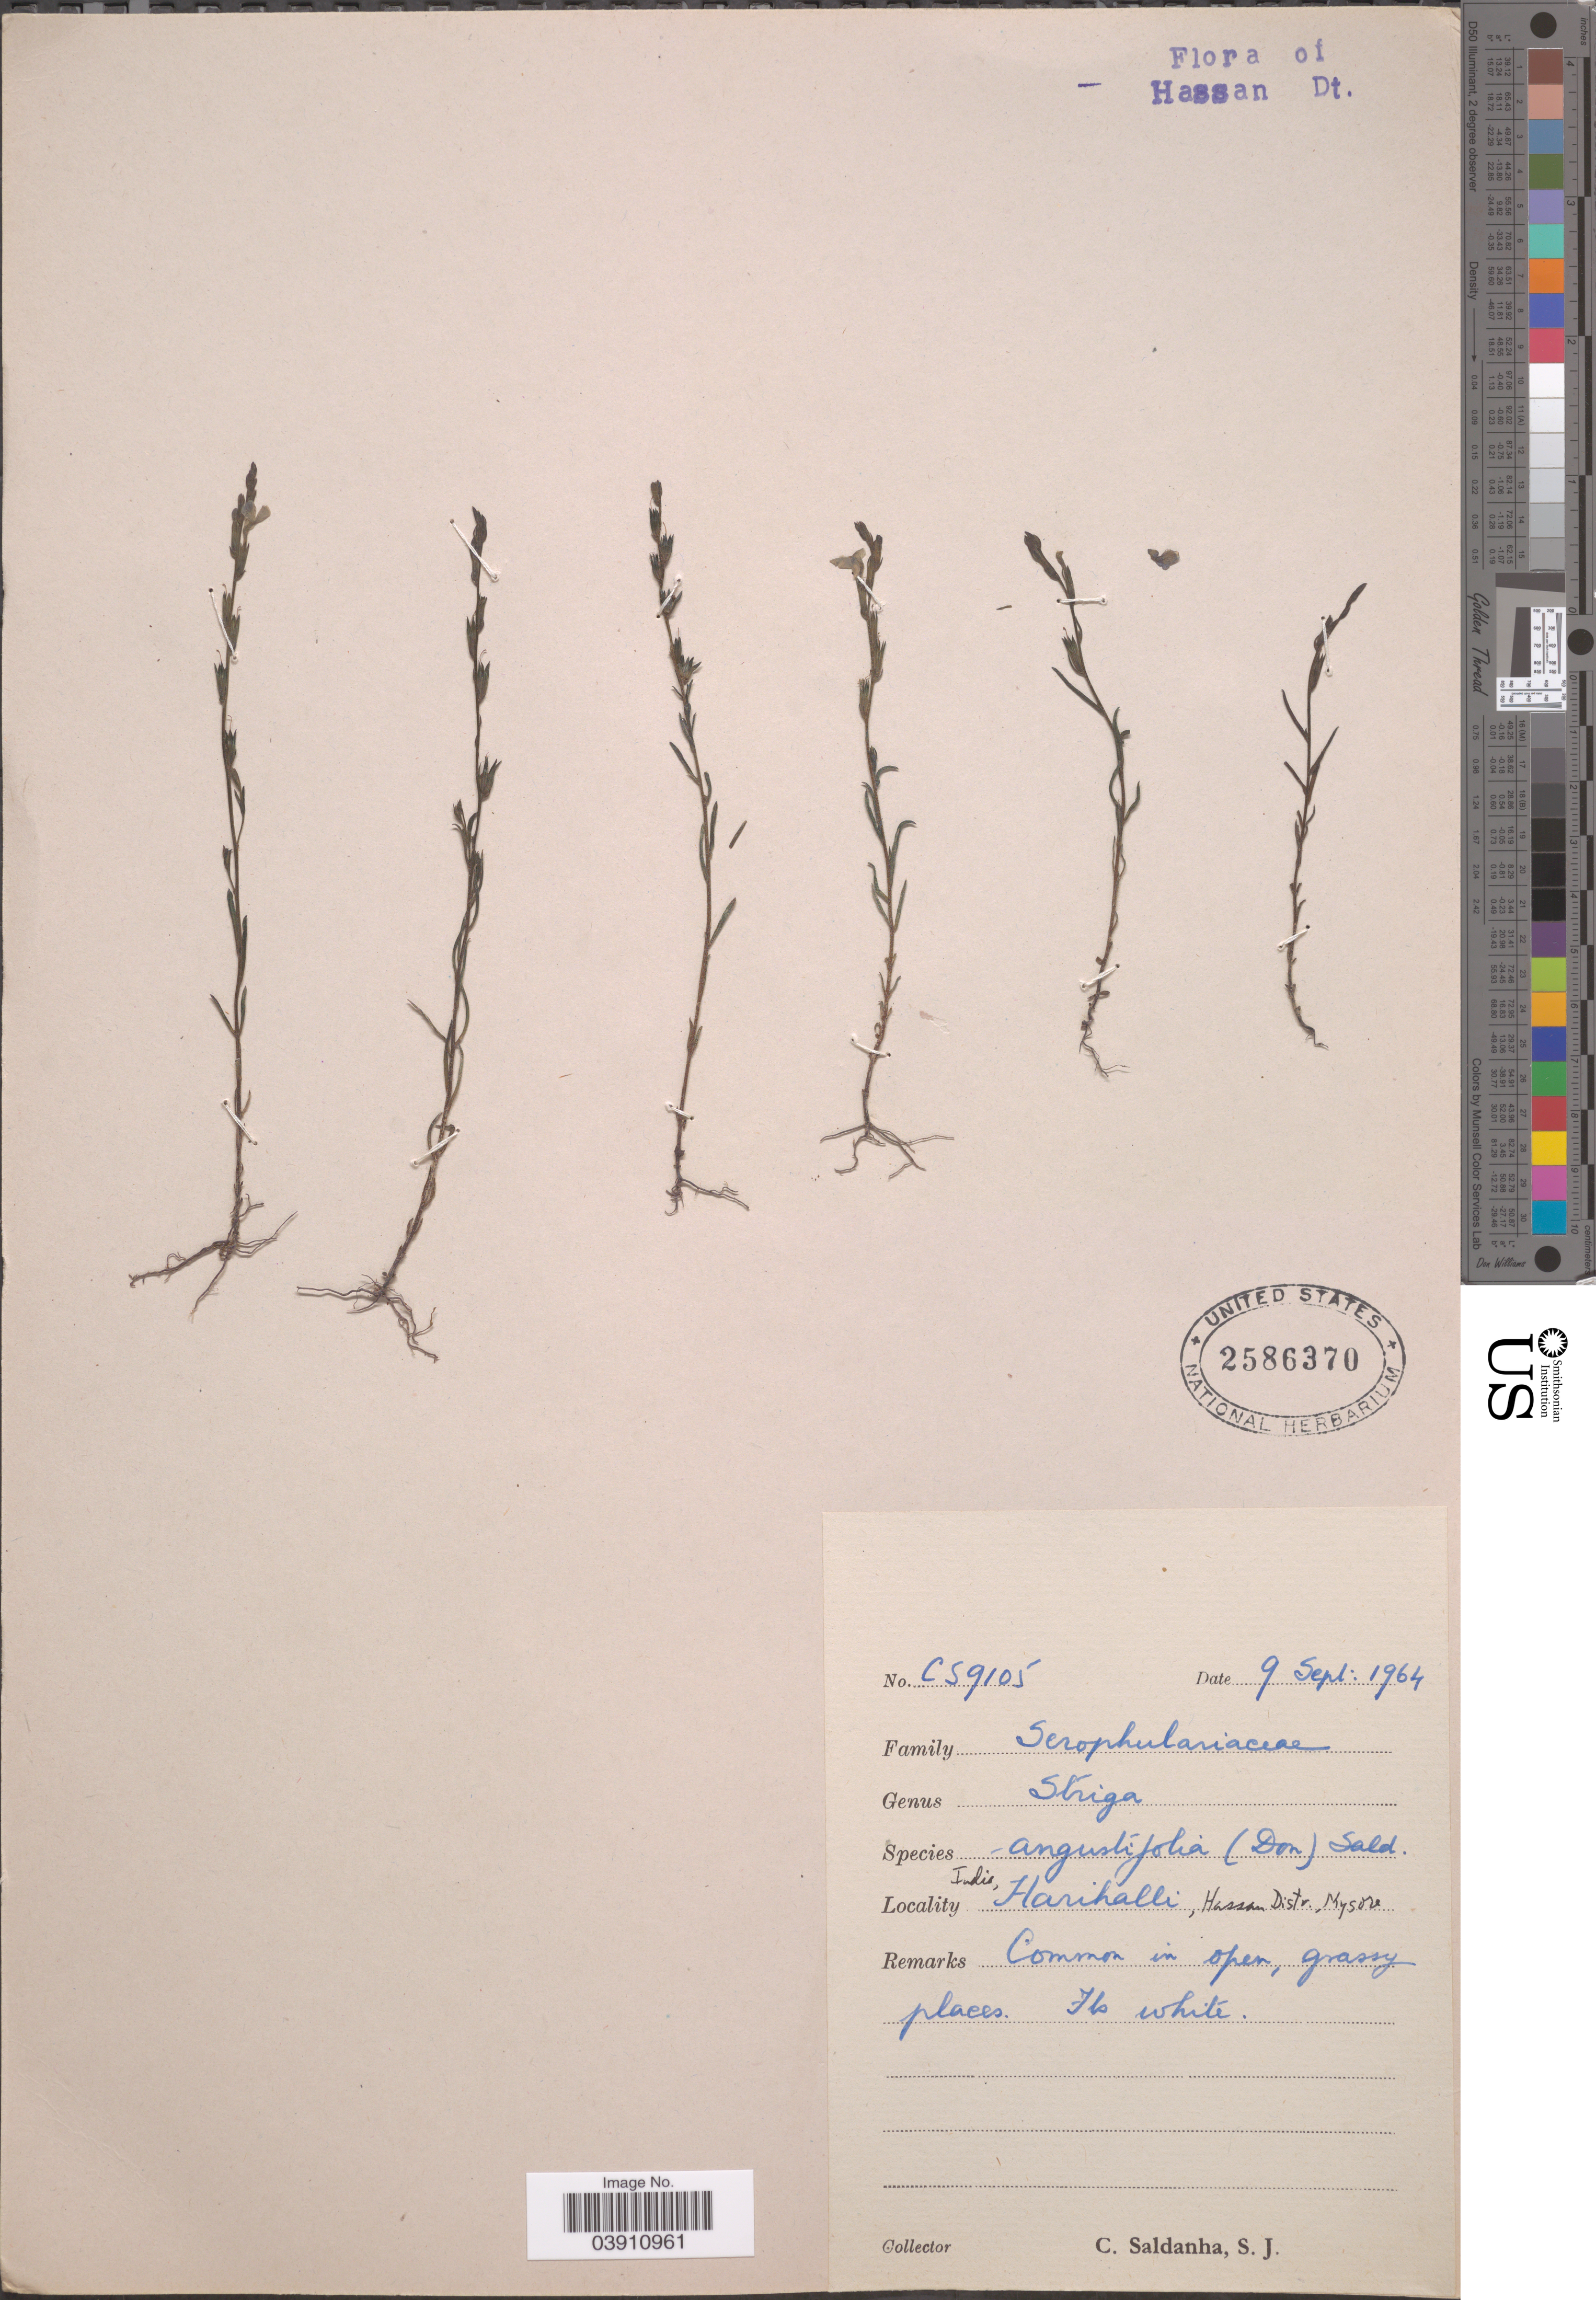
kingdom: Plantae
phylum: Tracheophyta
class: Magnoliopsida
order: Lamiales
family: Orobanchaceae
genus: Striga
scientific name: Striga angustifolia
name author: (D. Don) C.J. Saldanha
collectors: C. Saldanha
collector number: CS9105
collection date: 1964-09-09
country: India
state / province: Karnataka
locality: Harihalli, Hassan Distr., Mysore.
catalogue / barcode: US 2586370